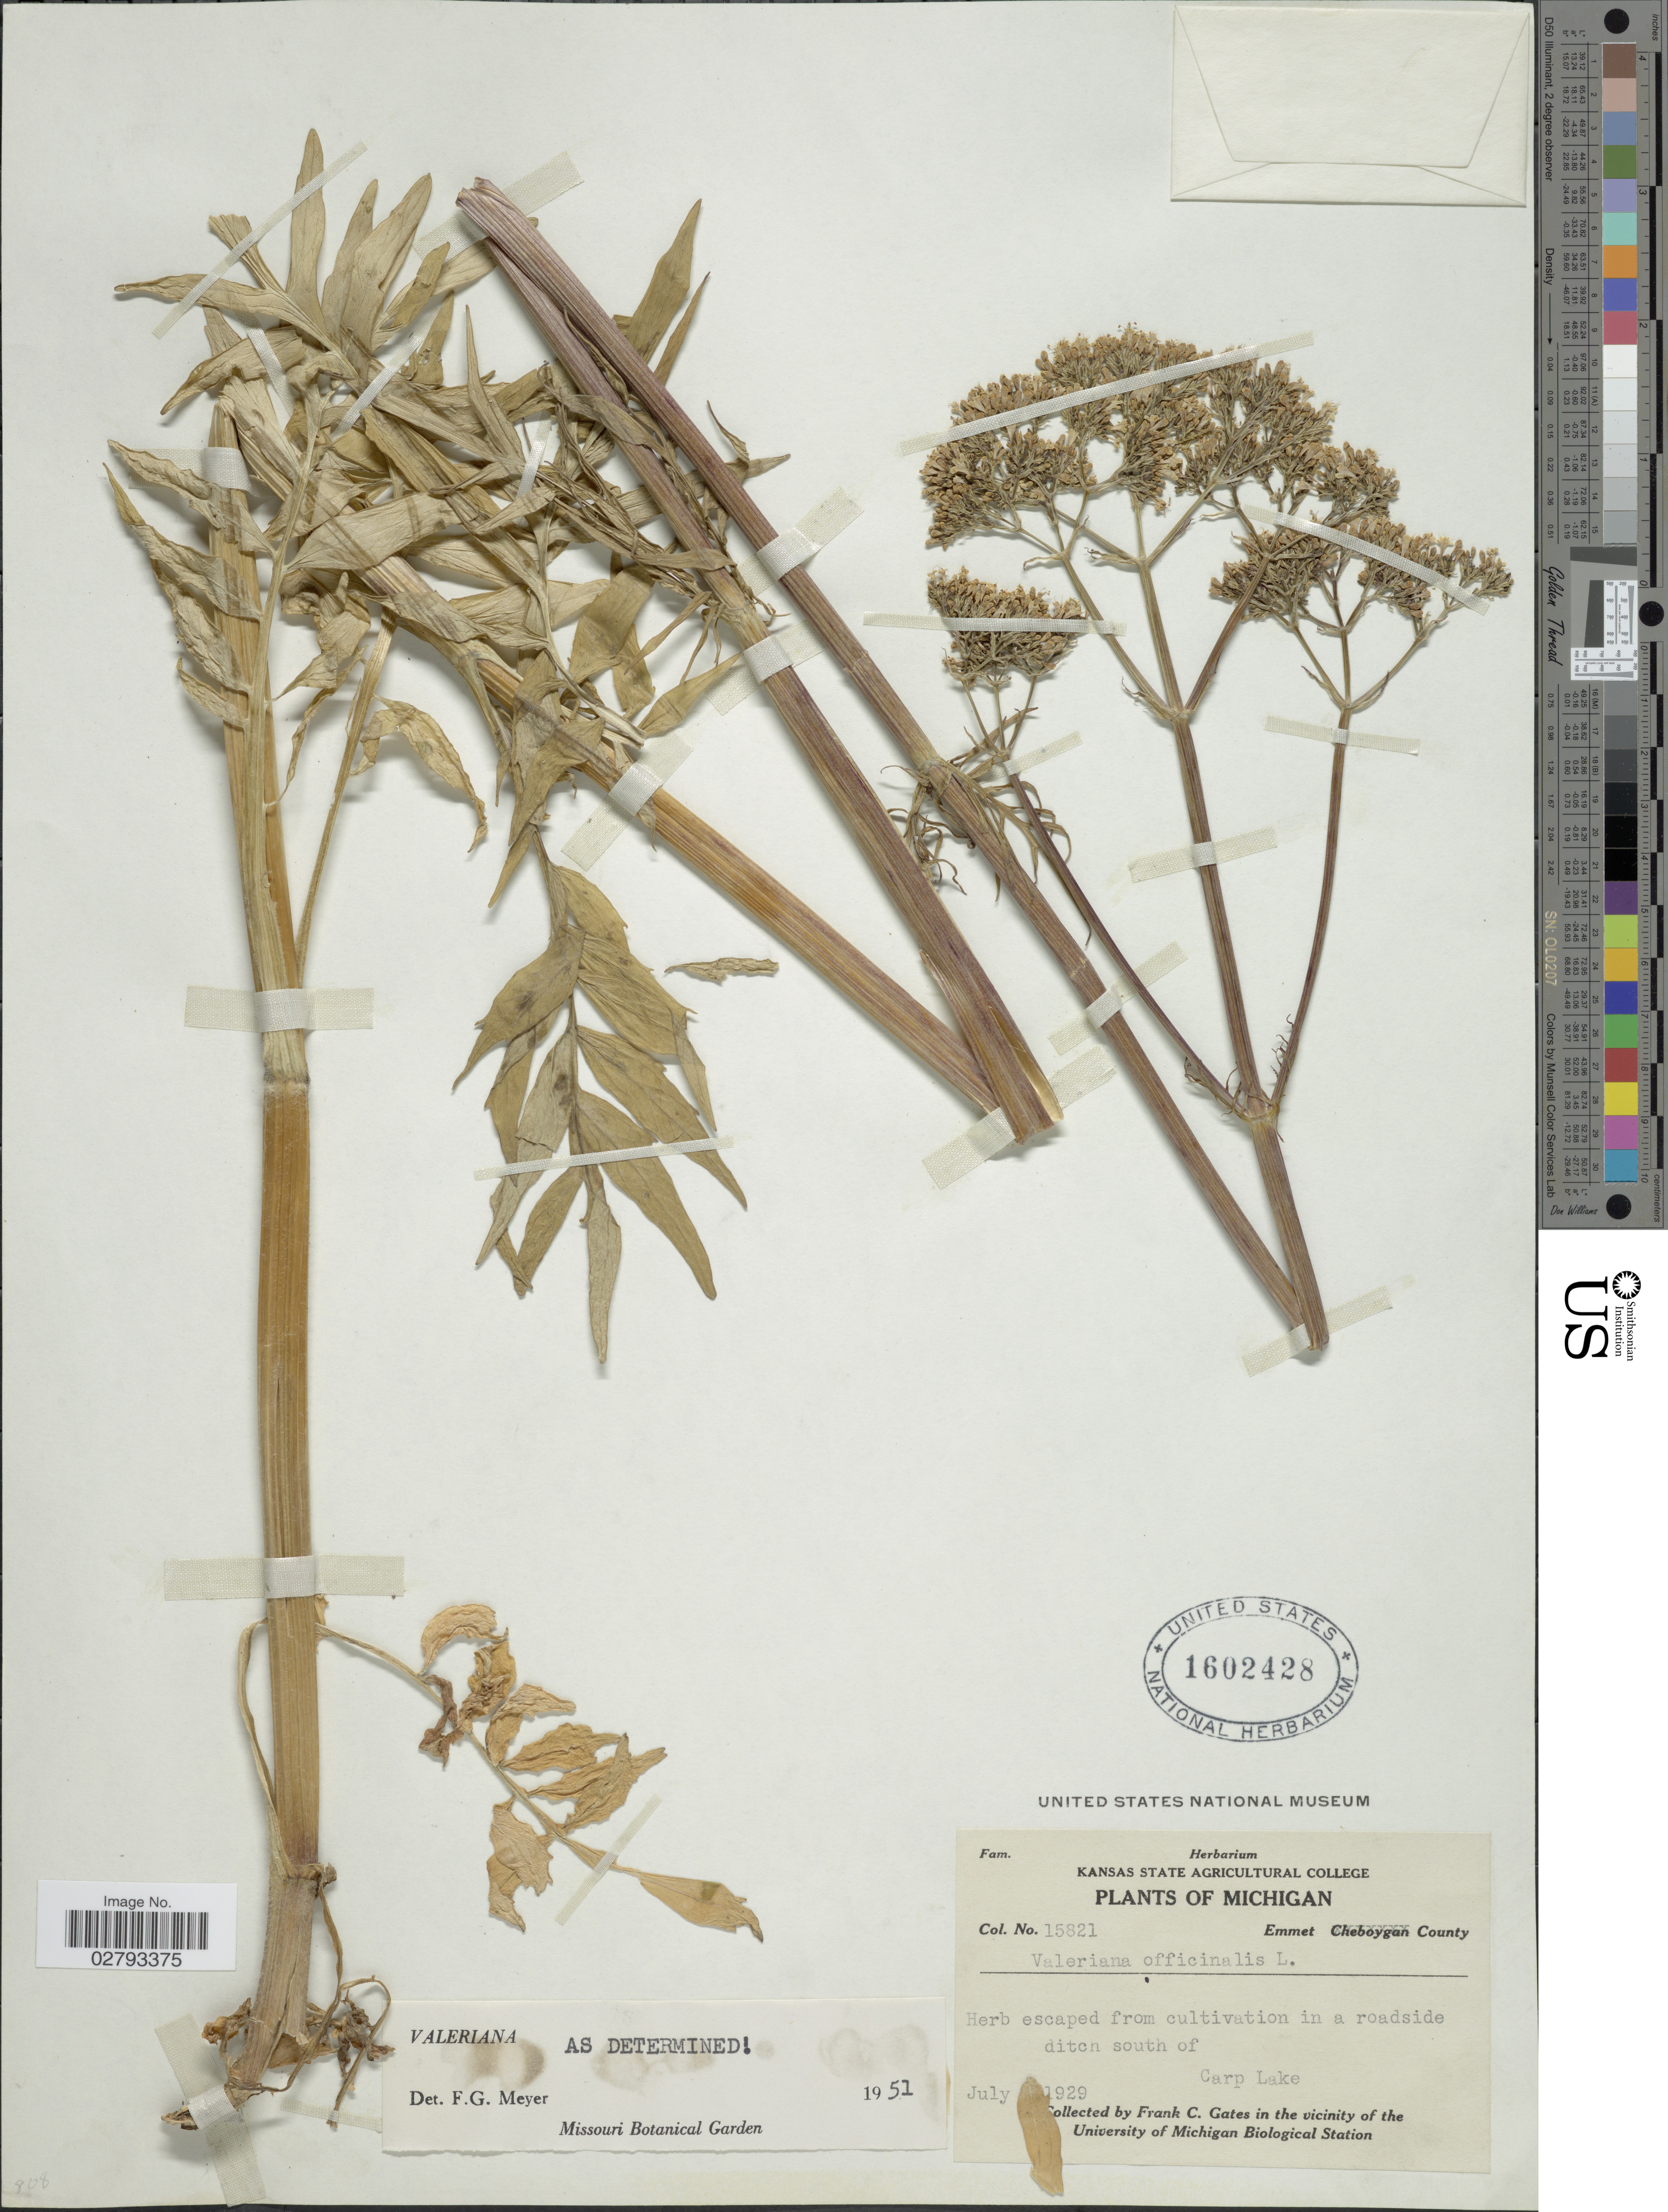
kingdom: Plantae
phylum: Tracheophyta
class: Magnoliopsida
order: Dipsacales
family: Caprifoliaceae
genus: Valeriana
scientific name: Valeriana officinalis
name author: L.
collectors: F. C. Gates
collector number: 15821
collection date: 1929-07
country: United States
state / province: Michigan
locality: Emmet County. In a roadside ditch south of Carp Lake.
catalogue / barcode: US 1602428